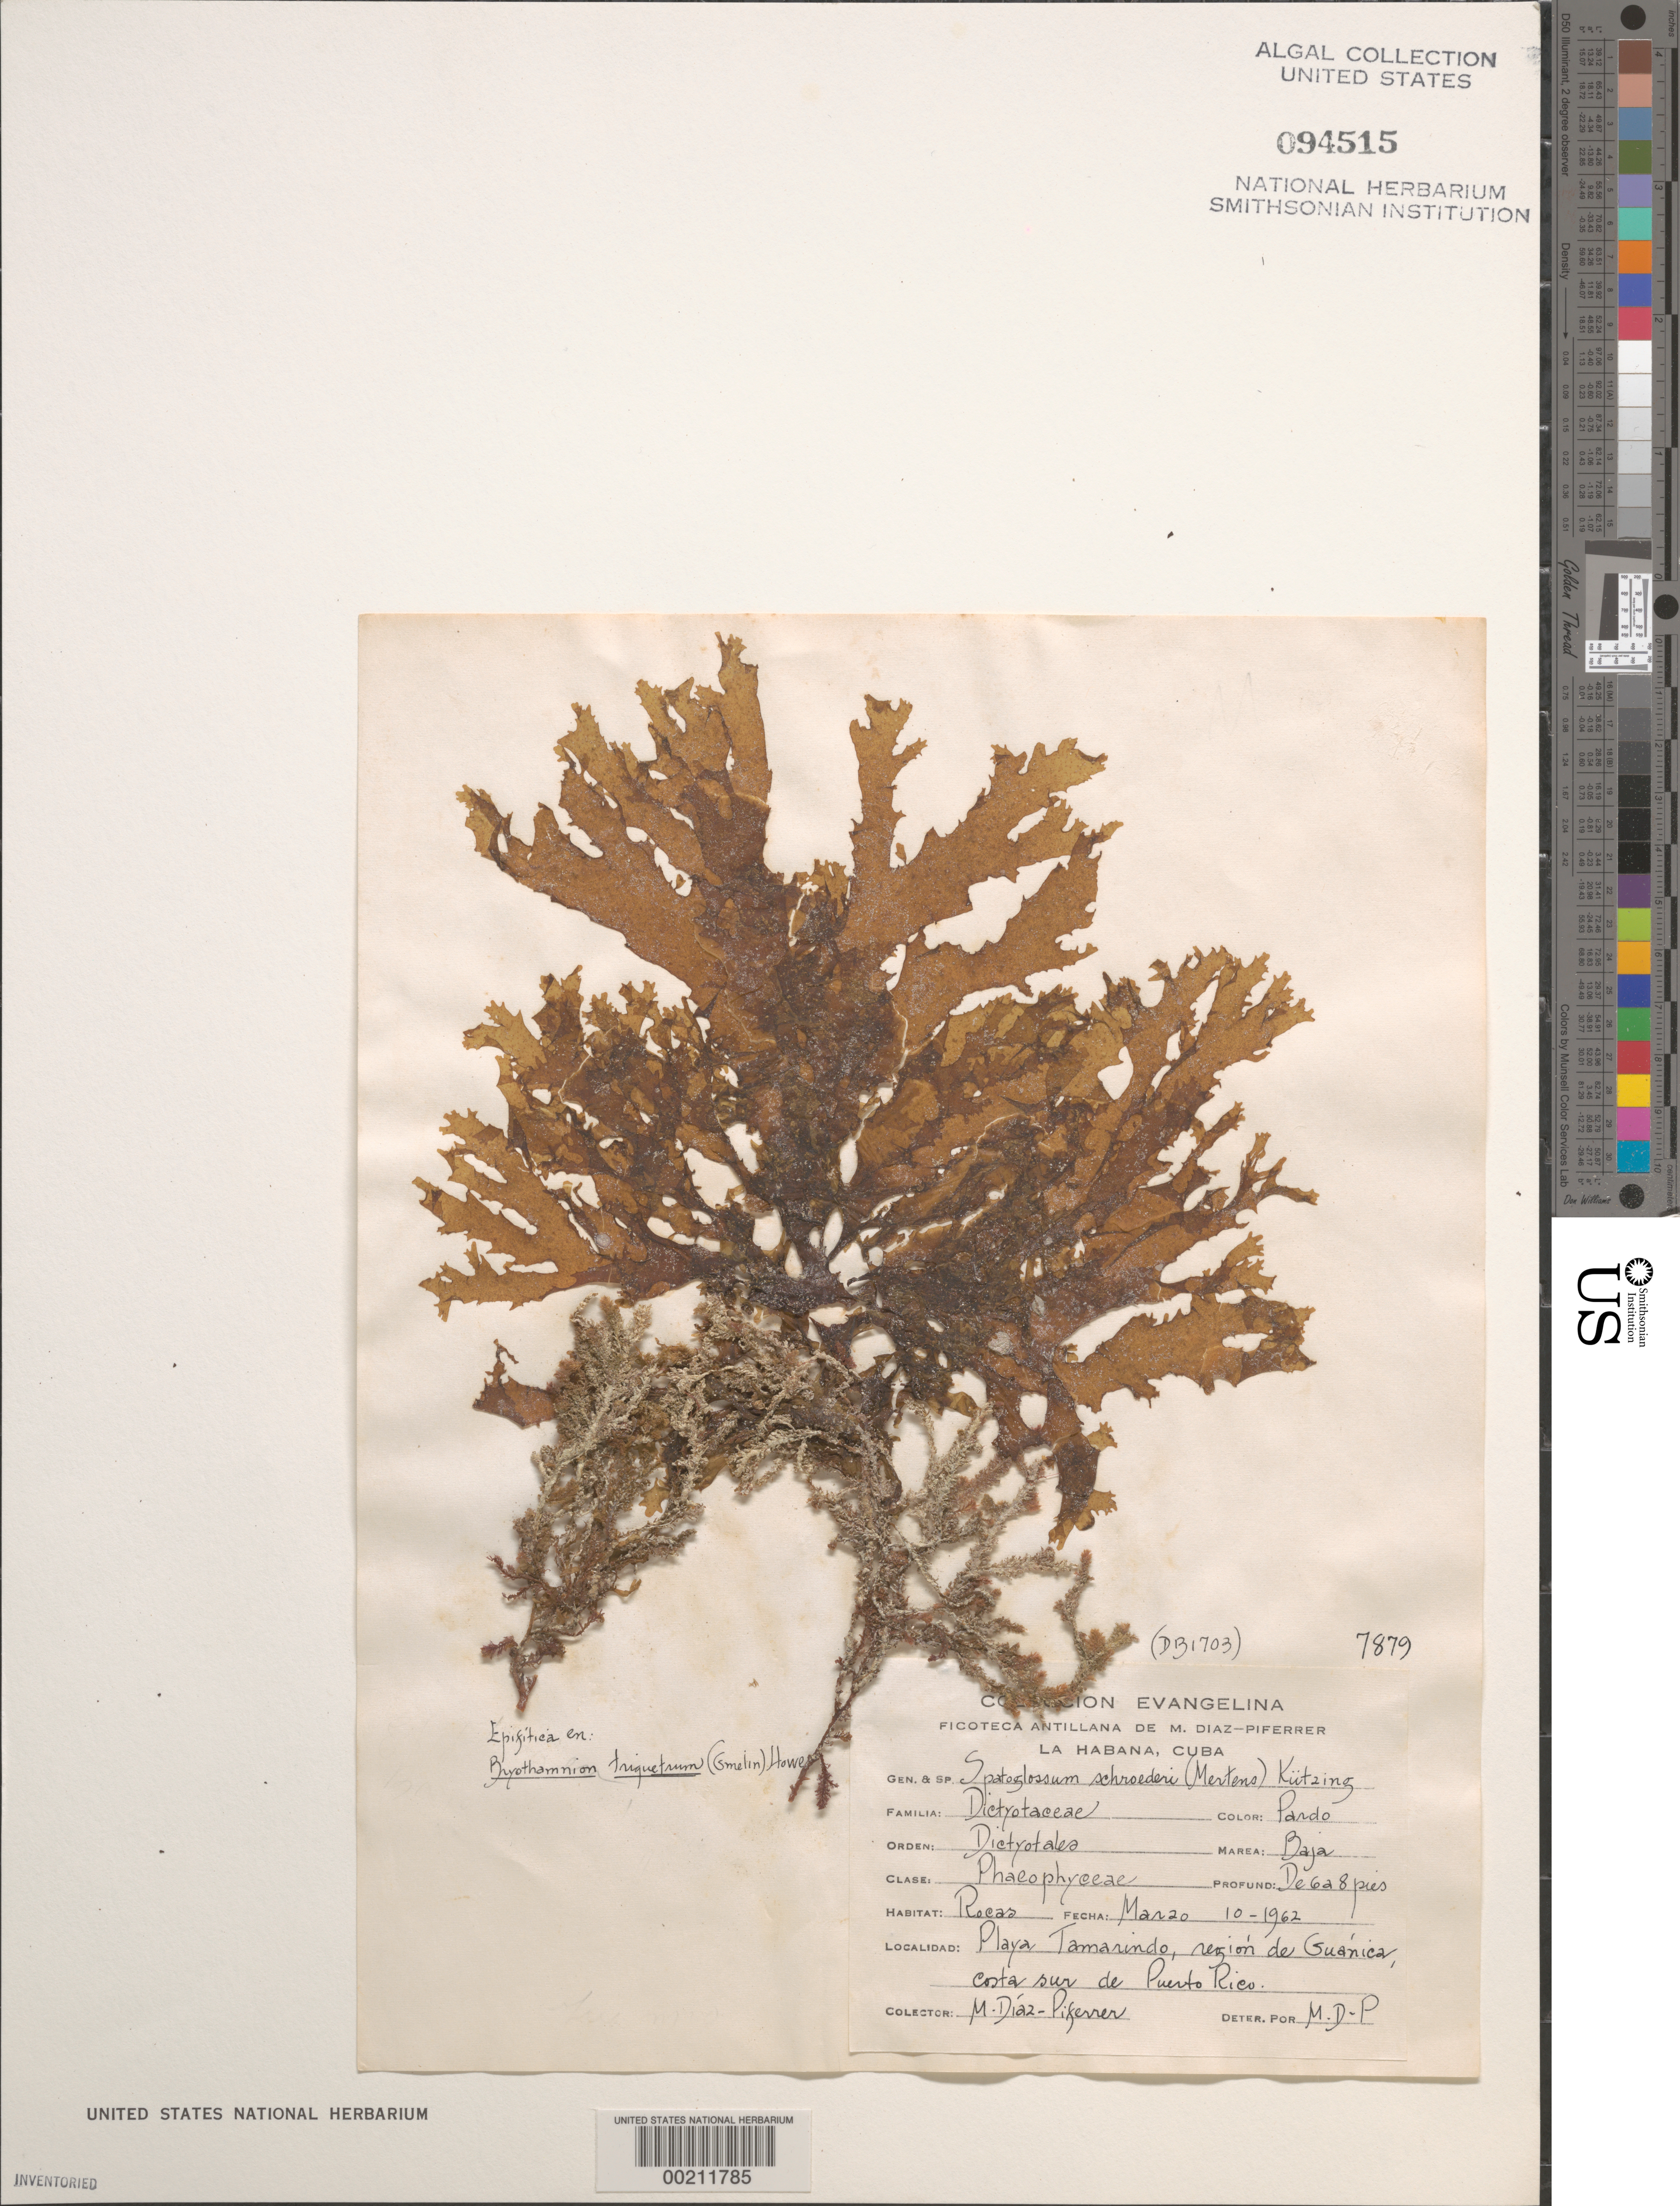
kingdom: Chromista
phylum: Ochrophyta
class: Phaeophyceae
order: Dictyotales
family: Dictyotaceae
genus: Spatoglossum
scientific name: Spatoglossum schroederi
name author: (C. Agardh) Kütz.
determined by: Diaz-Piferrer, M.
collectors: M. Diaz-Piferrer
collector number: DB-1703 & 7879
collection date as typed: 10 Mar 1962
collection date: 1962-03-10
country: Puerto Rico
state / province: Guanica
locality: Playa tamarindo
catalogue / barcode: US 94515